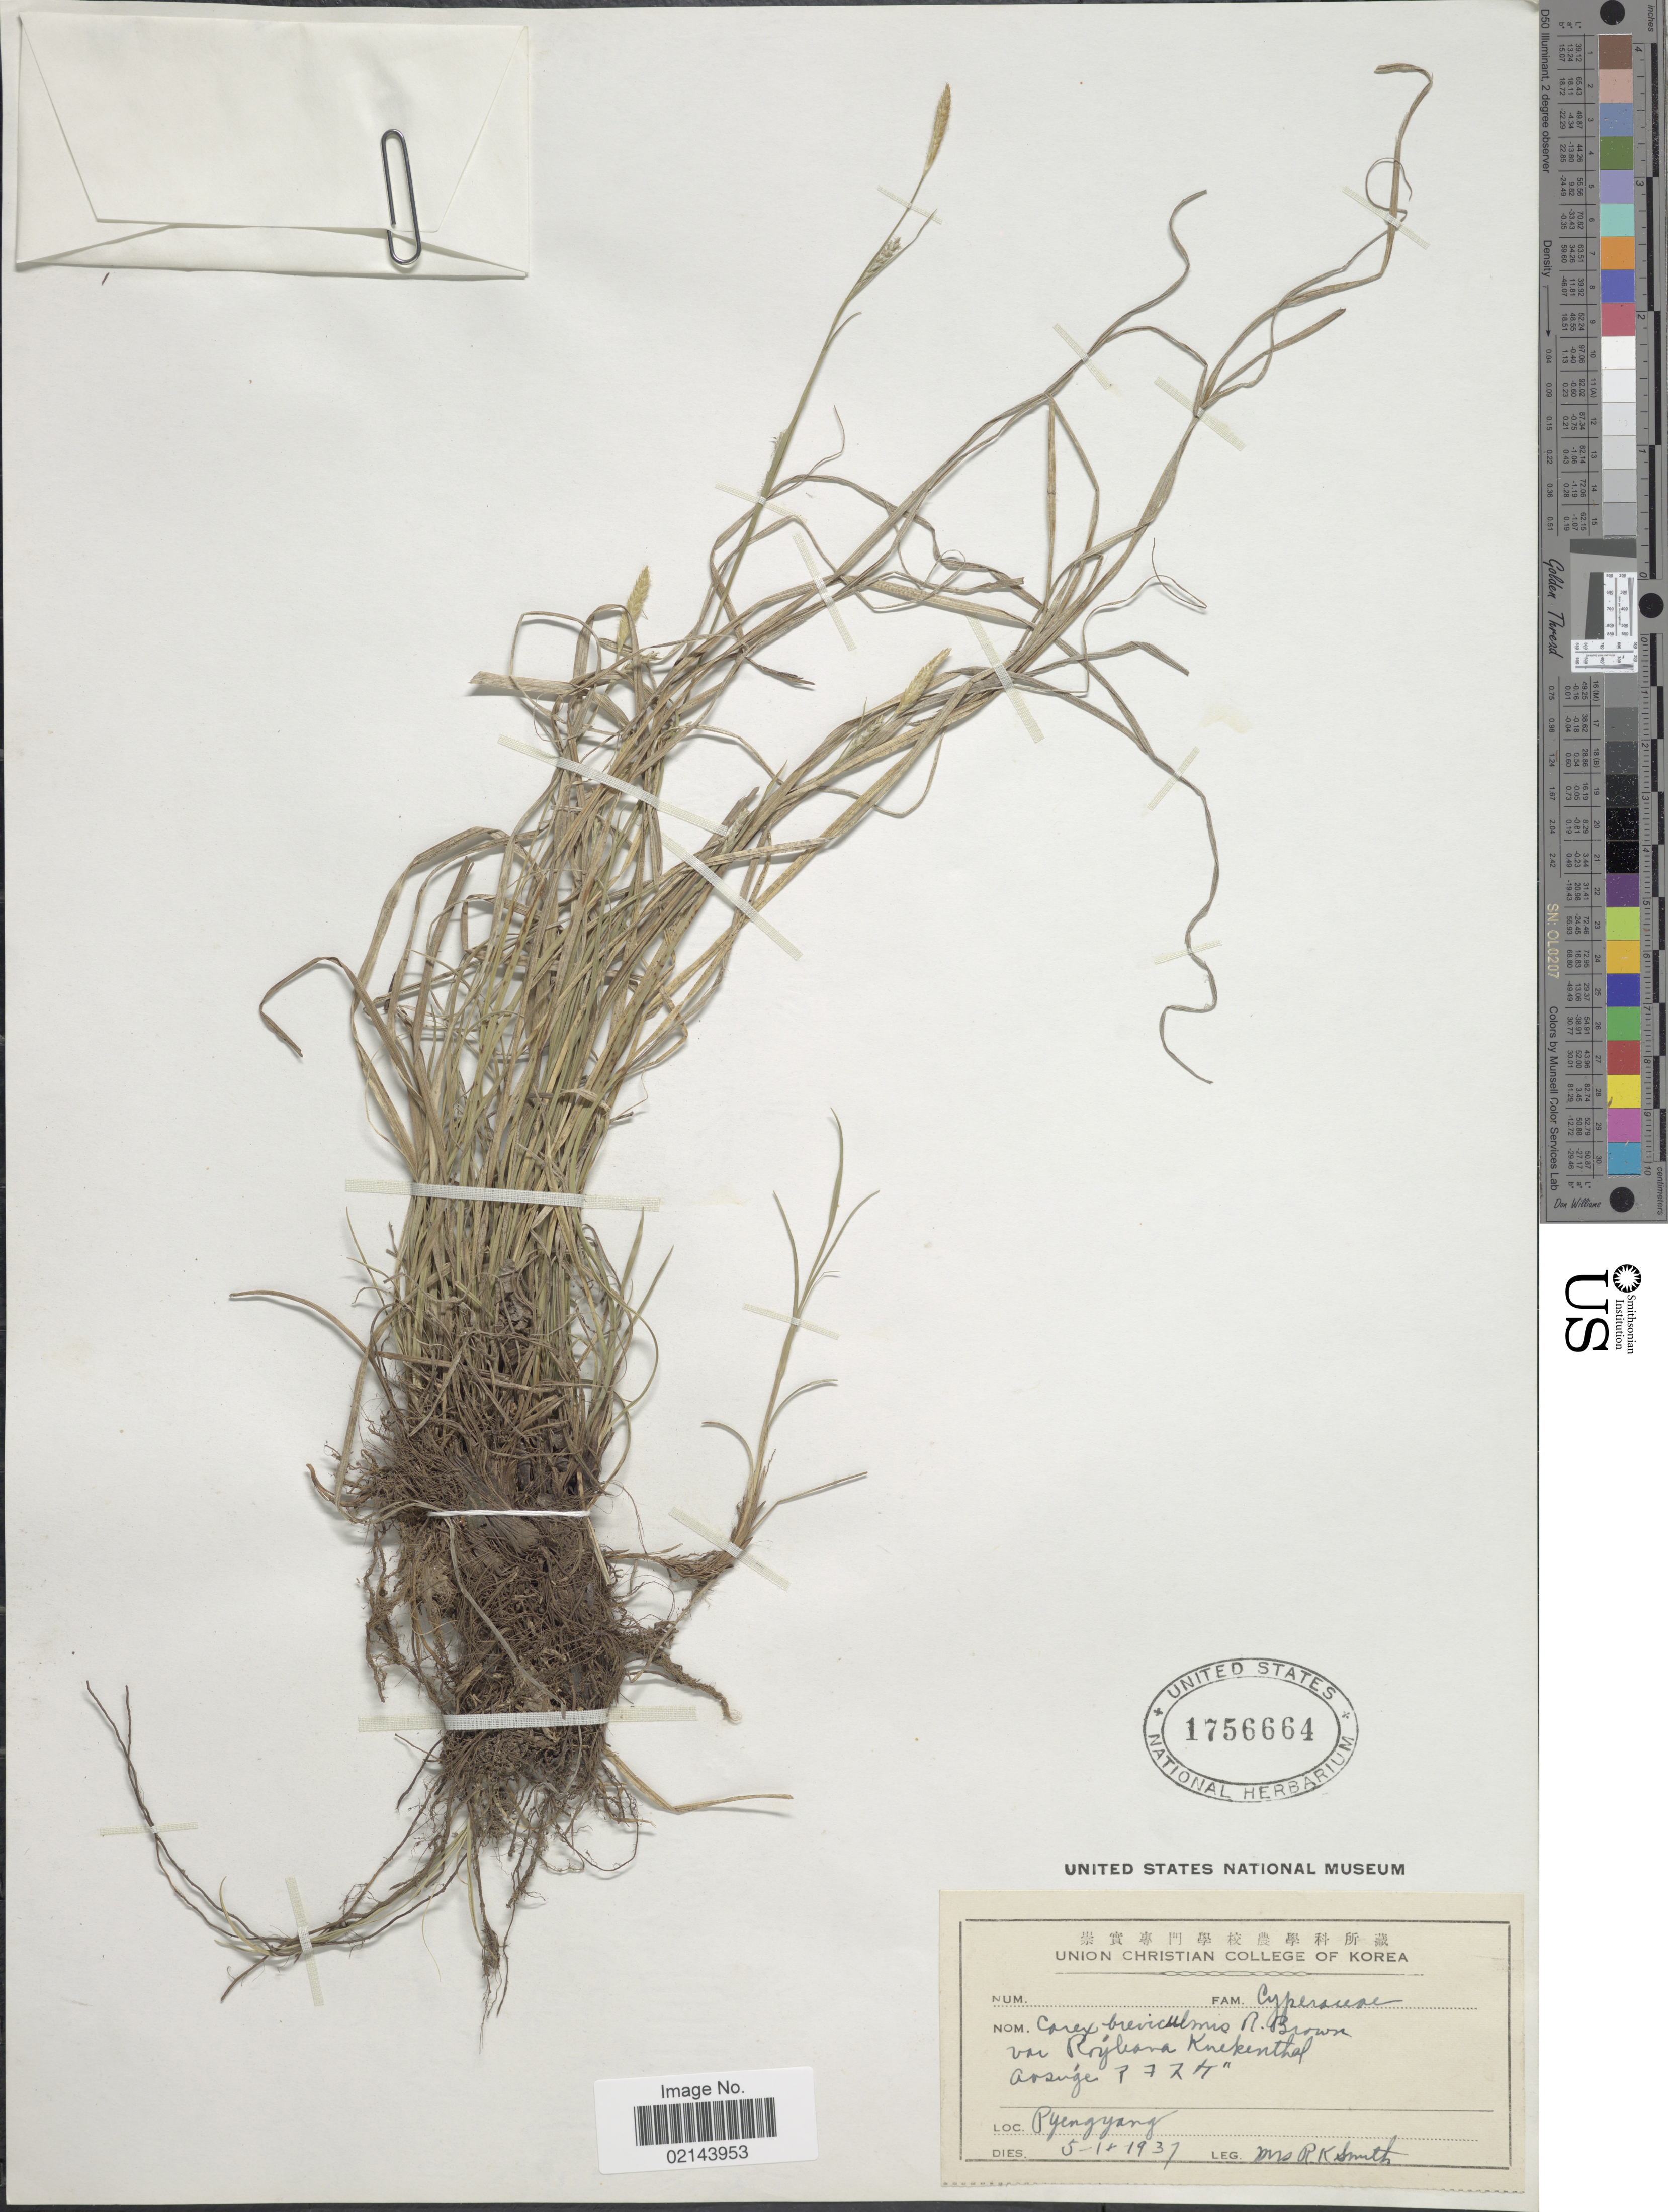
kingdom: Plantae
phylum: Tracheophyta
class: Liliopsida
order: Poales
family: Cyperaceae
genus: Carex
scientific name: Carex breviculmis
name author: R. Br.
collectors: Mrs. R. K. Smith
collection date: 1937-01-05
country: North Korea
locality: Pyengyang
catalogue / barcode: US 1756664